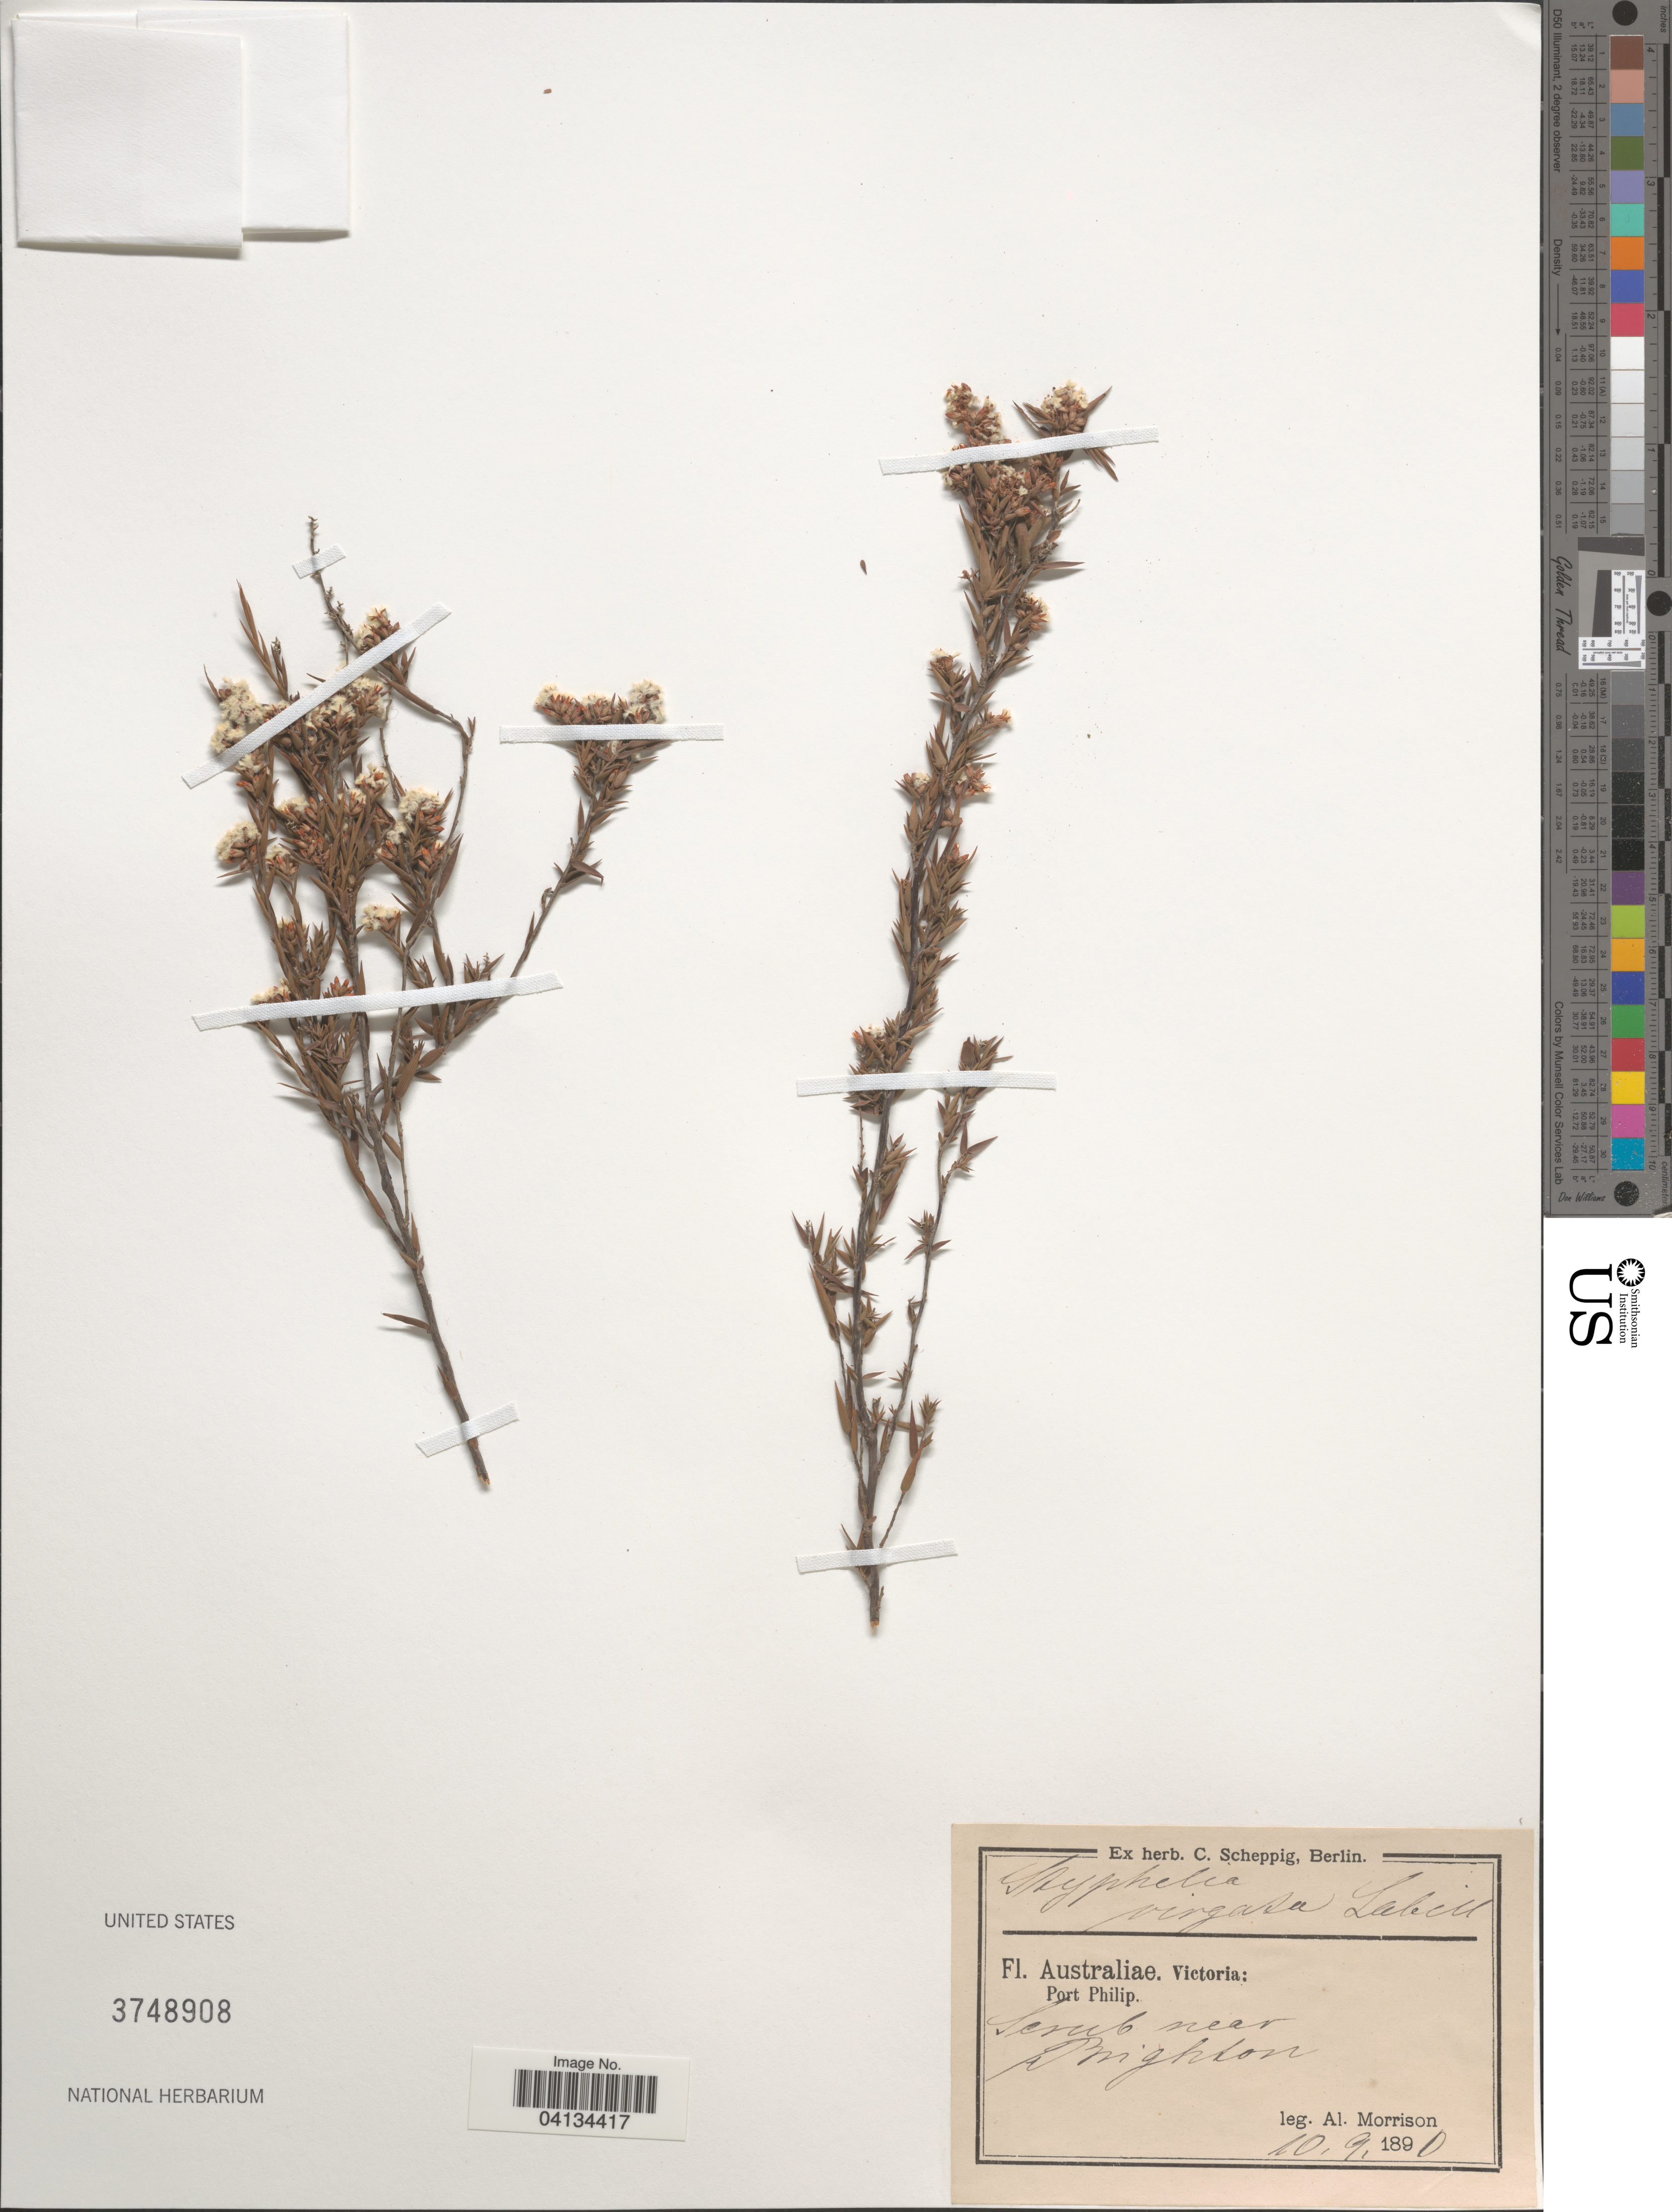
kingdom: Plantae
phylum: Tracheophyta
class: Magnoliopsida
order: Ericales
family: Ericaceae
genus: Leucopogon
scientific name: Leucopogon glacialis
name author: Lindl.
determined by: Strong, Mark T., (BOT), Smithsonian Institution - National Museum of Natural History (UNITED STATES)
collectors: A. Morrison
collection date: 1890-09-10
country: Australia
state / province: Victoria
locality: Australiae. Victoria: Port Philip. Scrub near Brighton.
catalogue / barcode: US 3748908